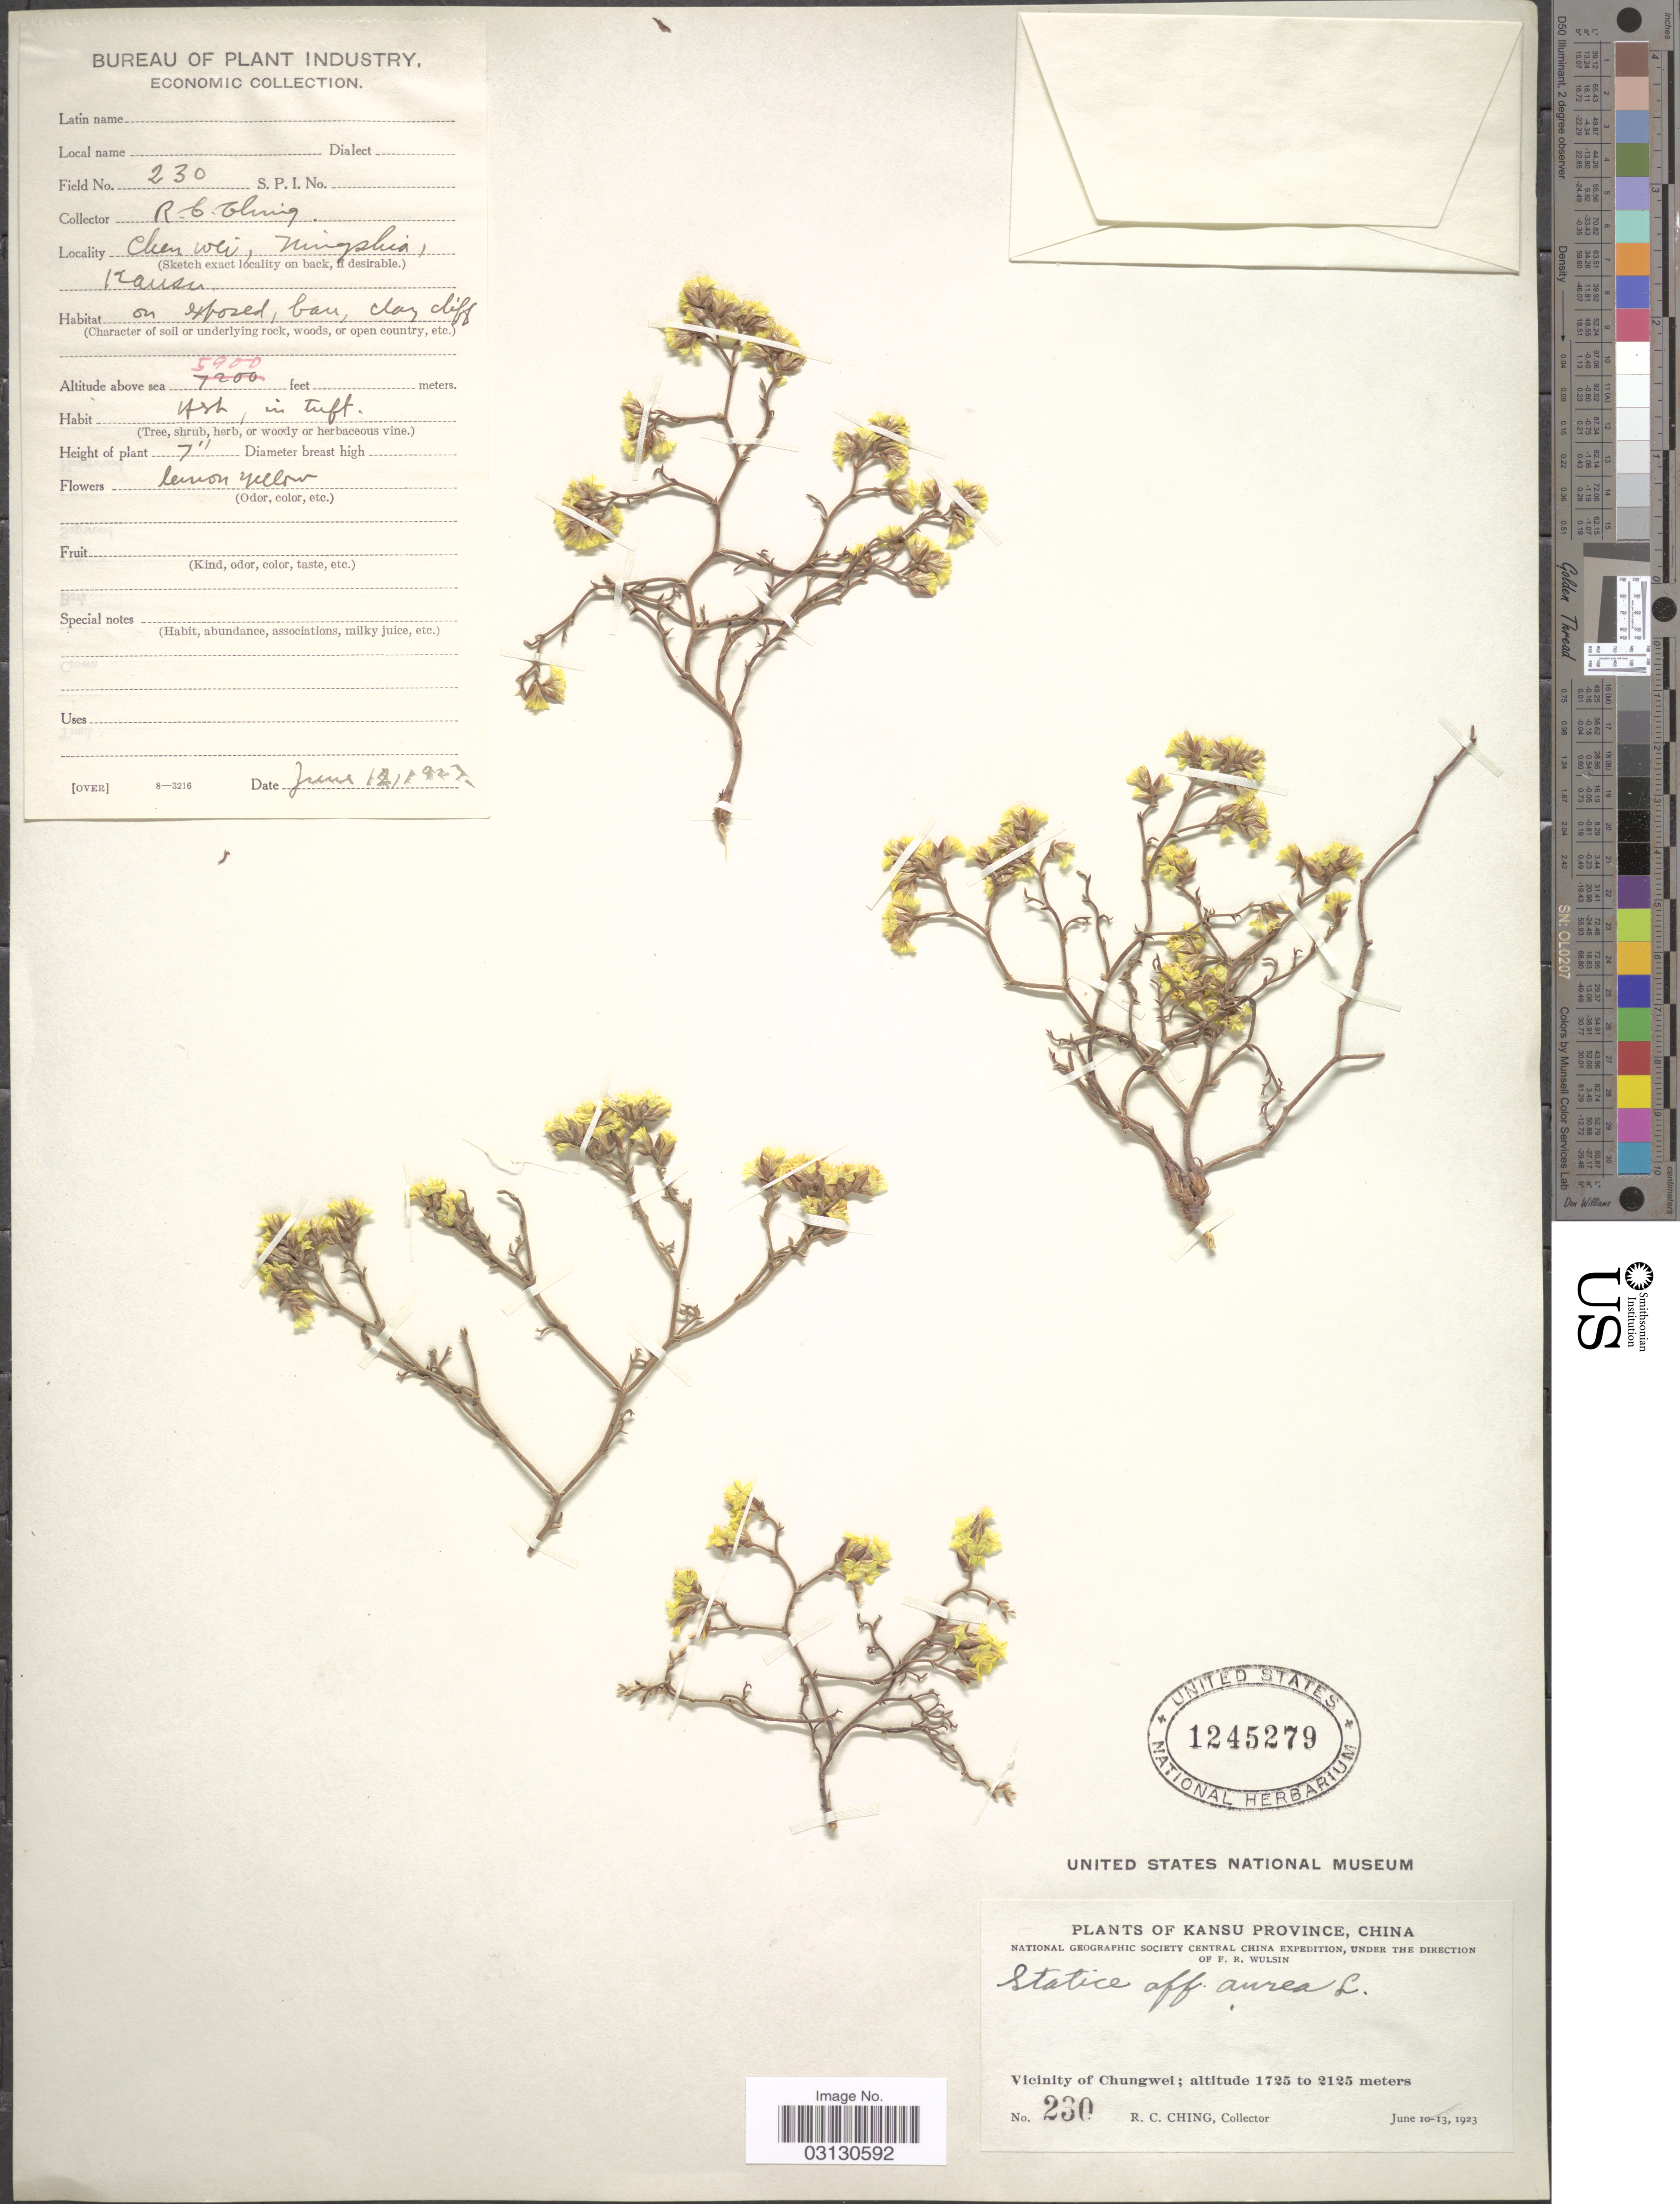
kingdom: Plantae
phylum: Tracheophyta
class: Magnoliopsida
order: Caryophyllales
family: Plumbaginaceae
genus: Limonium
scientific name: Limonium aureum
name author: (L.) Hill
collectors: R. C. Ching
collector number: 230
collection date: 1923-06-12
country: China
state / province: Gansu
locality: Chen Wei, Ningshia, Kansu.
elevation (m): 1798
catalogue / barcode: US 1245279